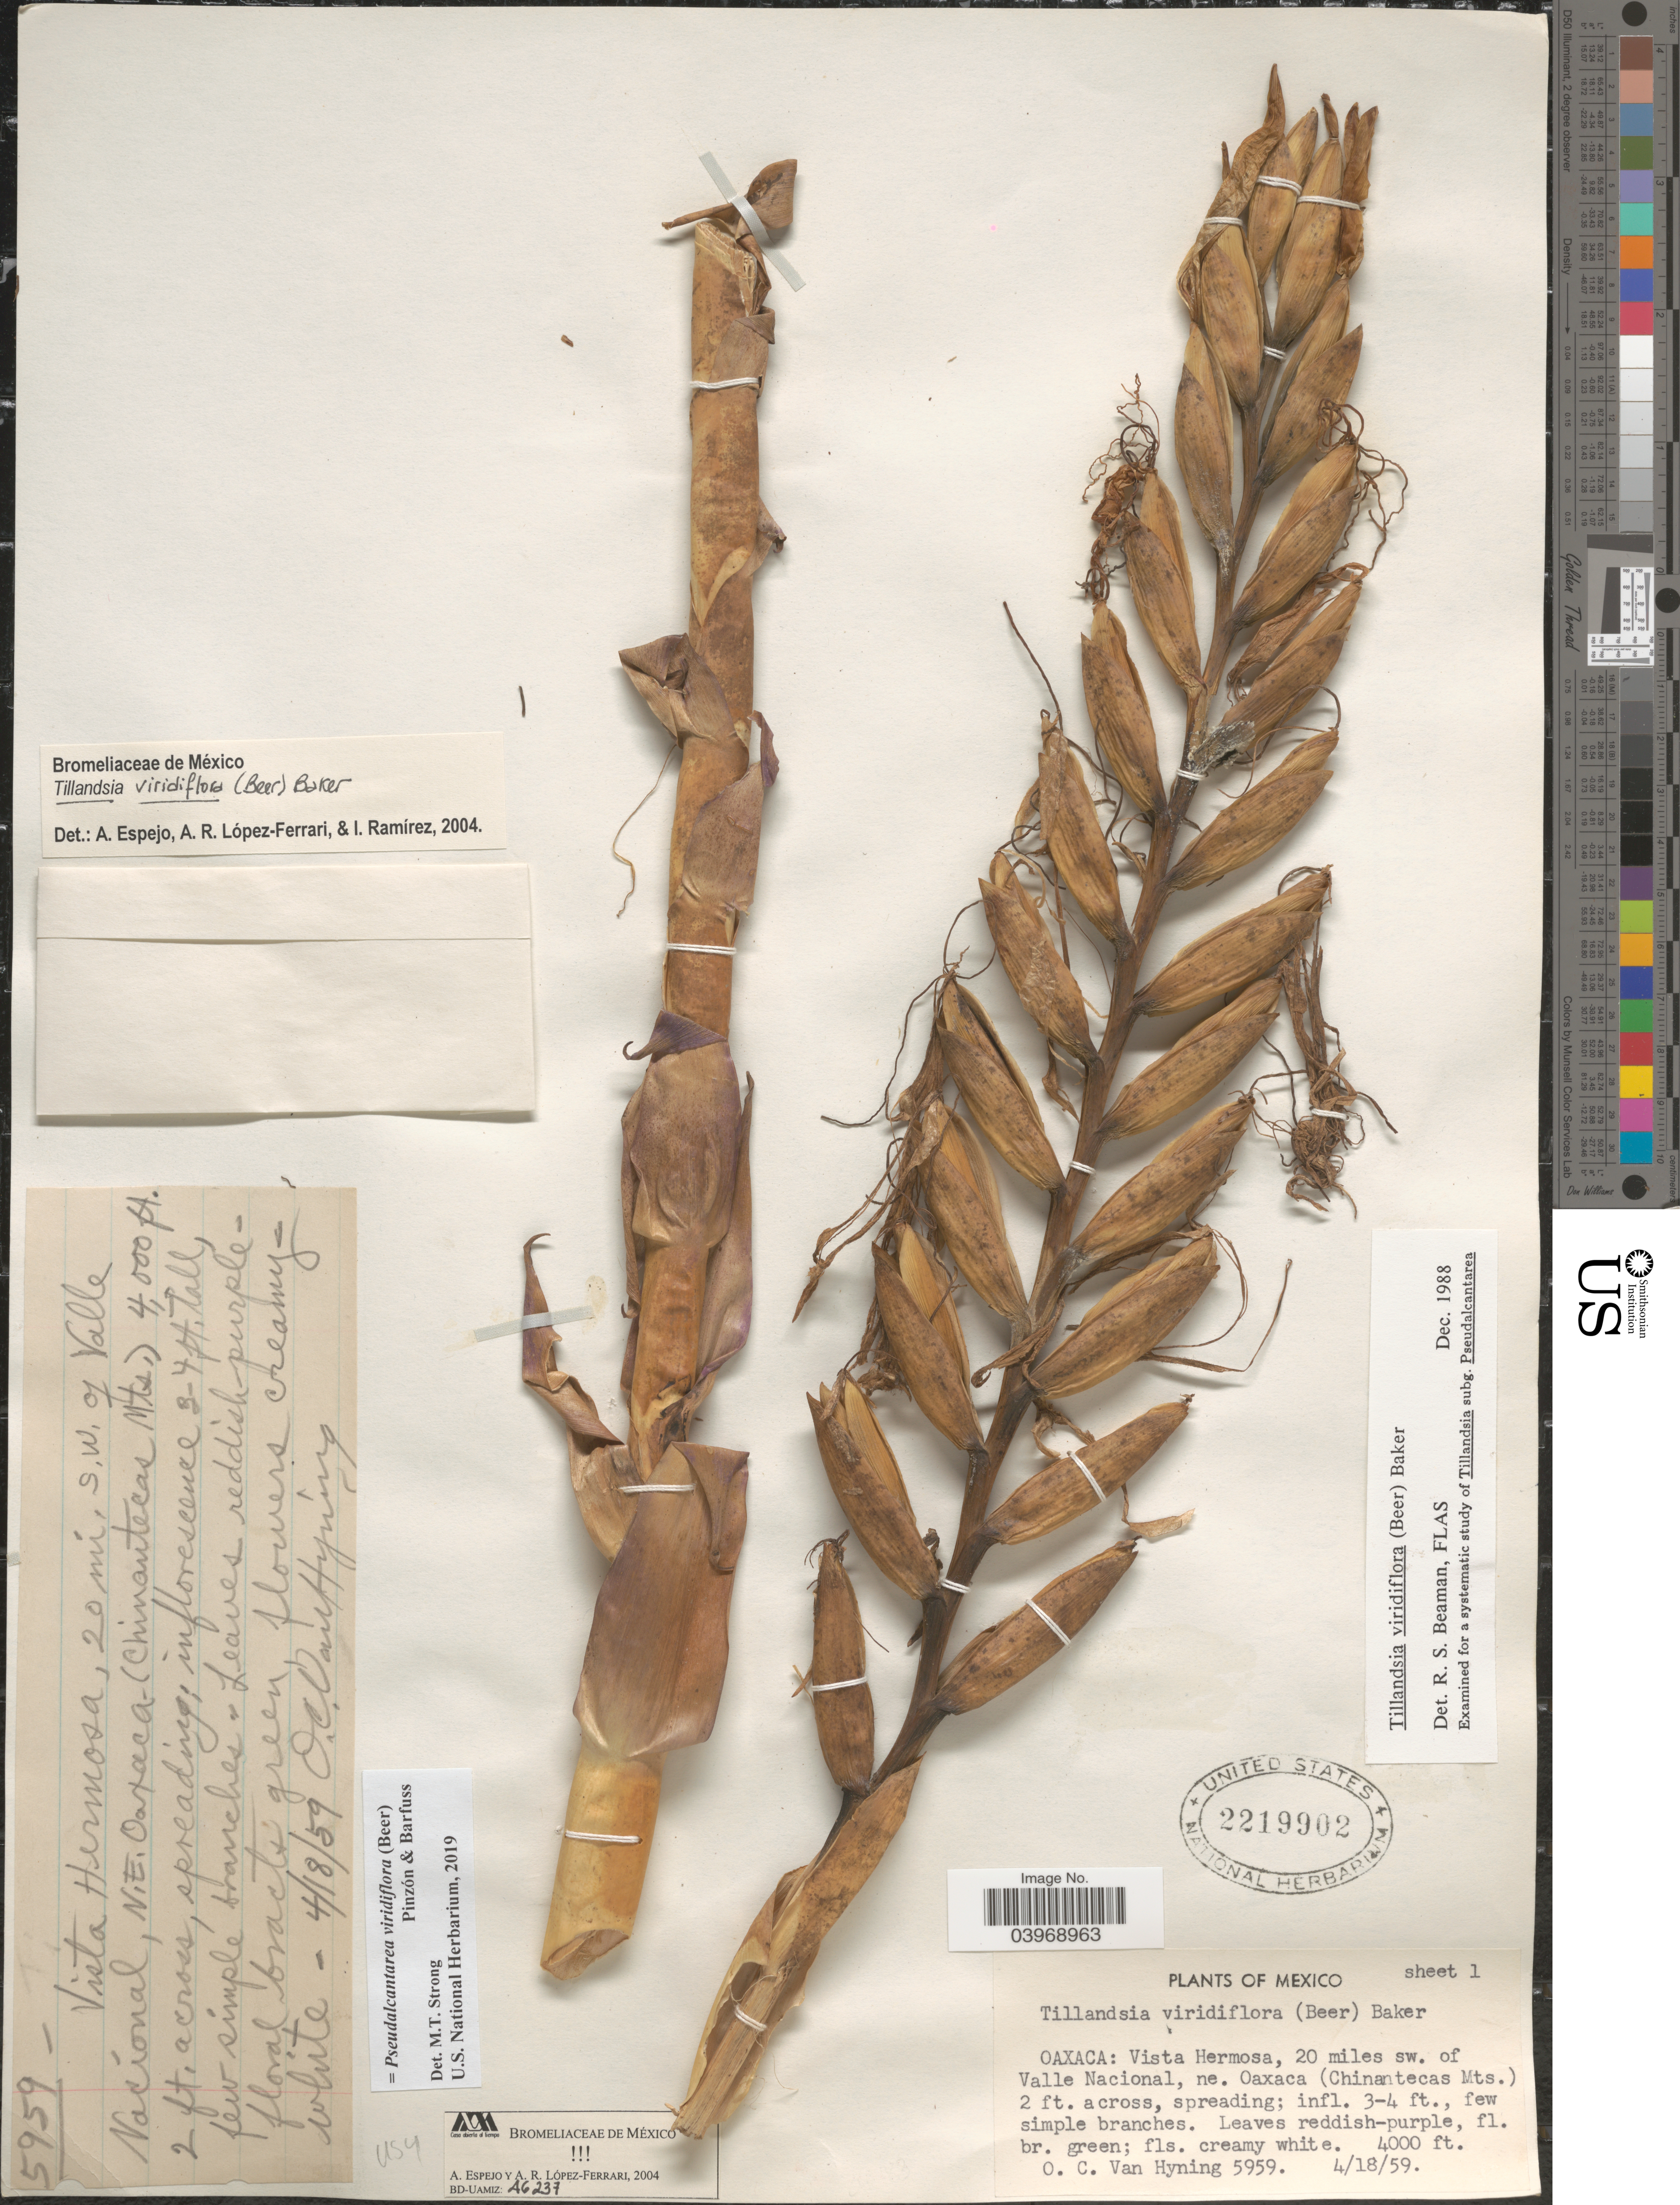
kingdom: Plantae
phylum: Tracheophyta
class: Liliopsida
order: Poales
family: Bromeliaceae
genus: Pseudalcantarea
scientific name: Pseudalcantarea viridiflora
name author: (Beer) Pinzón & Barfuss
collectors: O. Van Hyning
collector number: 5959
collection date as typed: Transcribed d/m/y: 18/4/59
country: Mexico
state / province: Oaxaca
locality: Vista Hermosa, 20 miles S.W. of Valle Nacional, N.E. Oaxaca (Chinantecas Mts.).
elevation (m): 1219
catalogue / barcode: US 2219902